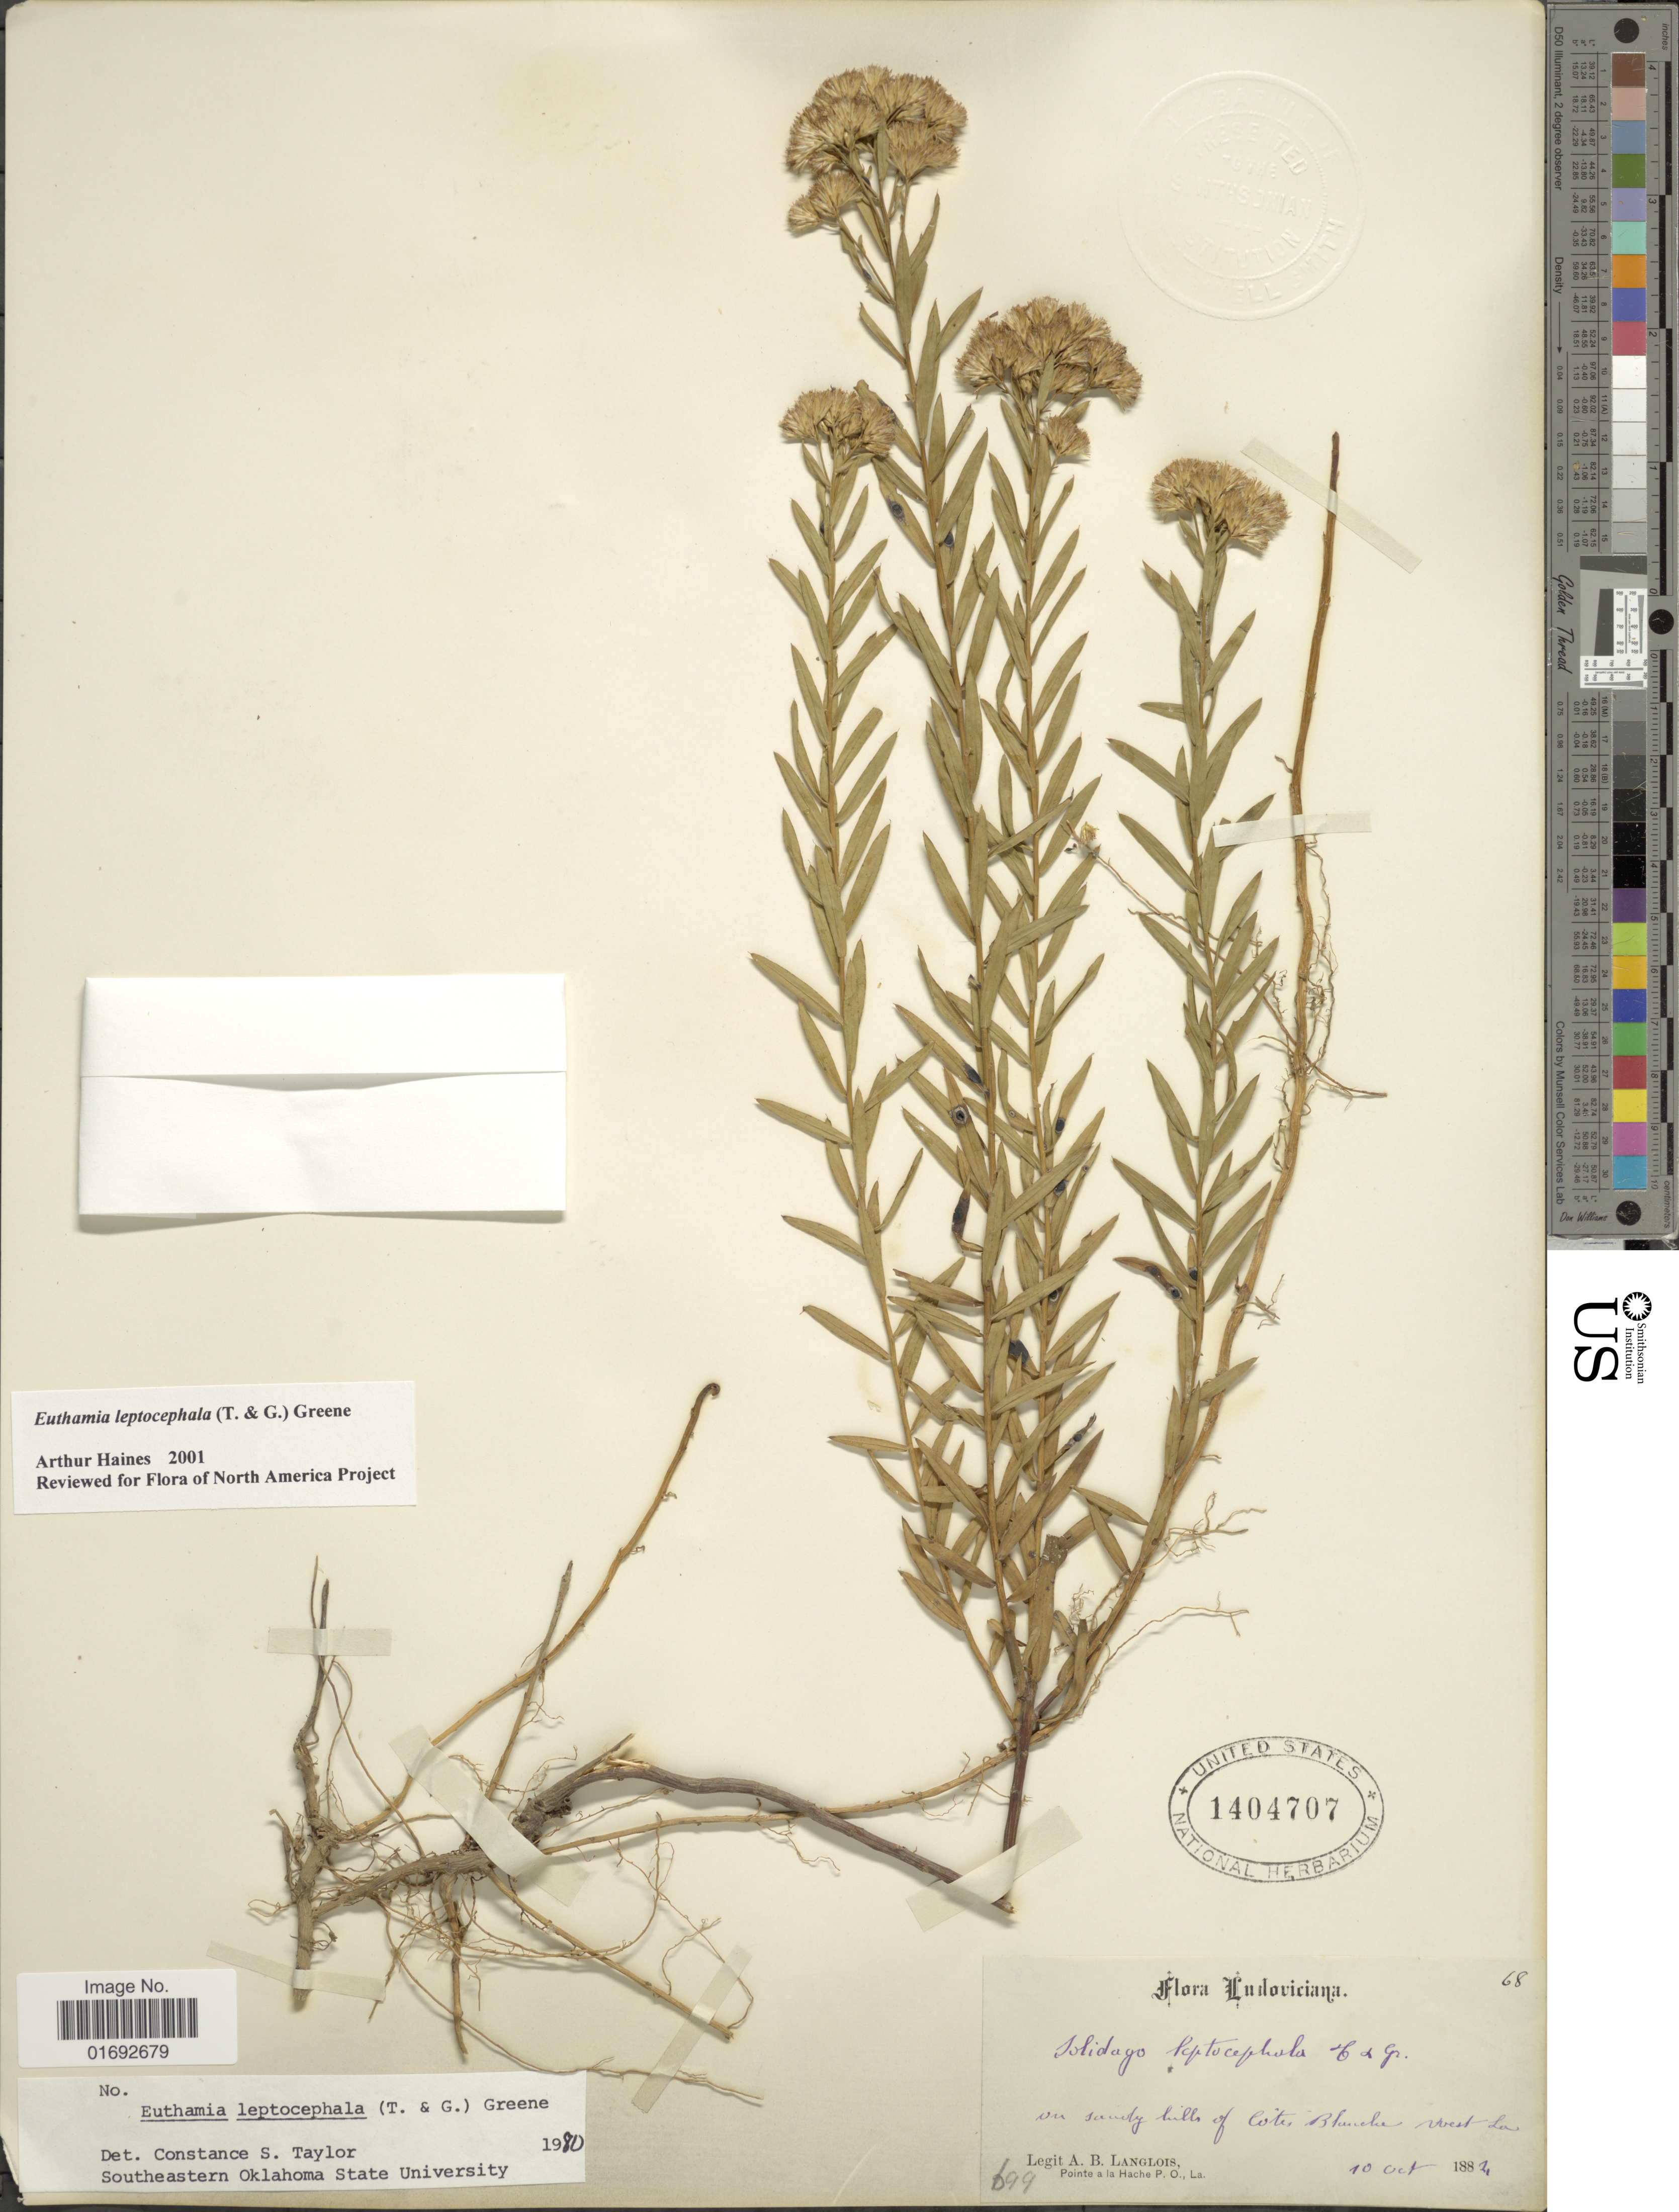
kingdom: Plantae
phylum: Tracheophyta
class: Magnoliopsida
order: Asterales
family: Asteraceae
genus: Euthamia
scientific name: Euthamia leptocephala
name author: (Torr. & A. Gray) Greene ex Porter & Britton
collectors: A. Langlois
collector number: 68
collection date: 1884-10-10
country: United States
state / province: Louisiana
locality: Luduviciana, hills of Cote, Blanche west La., Pointe a la Hache P. O., La.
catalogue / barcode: US 1404707